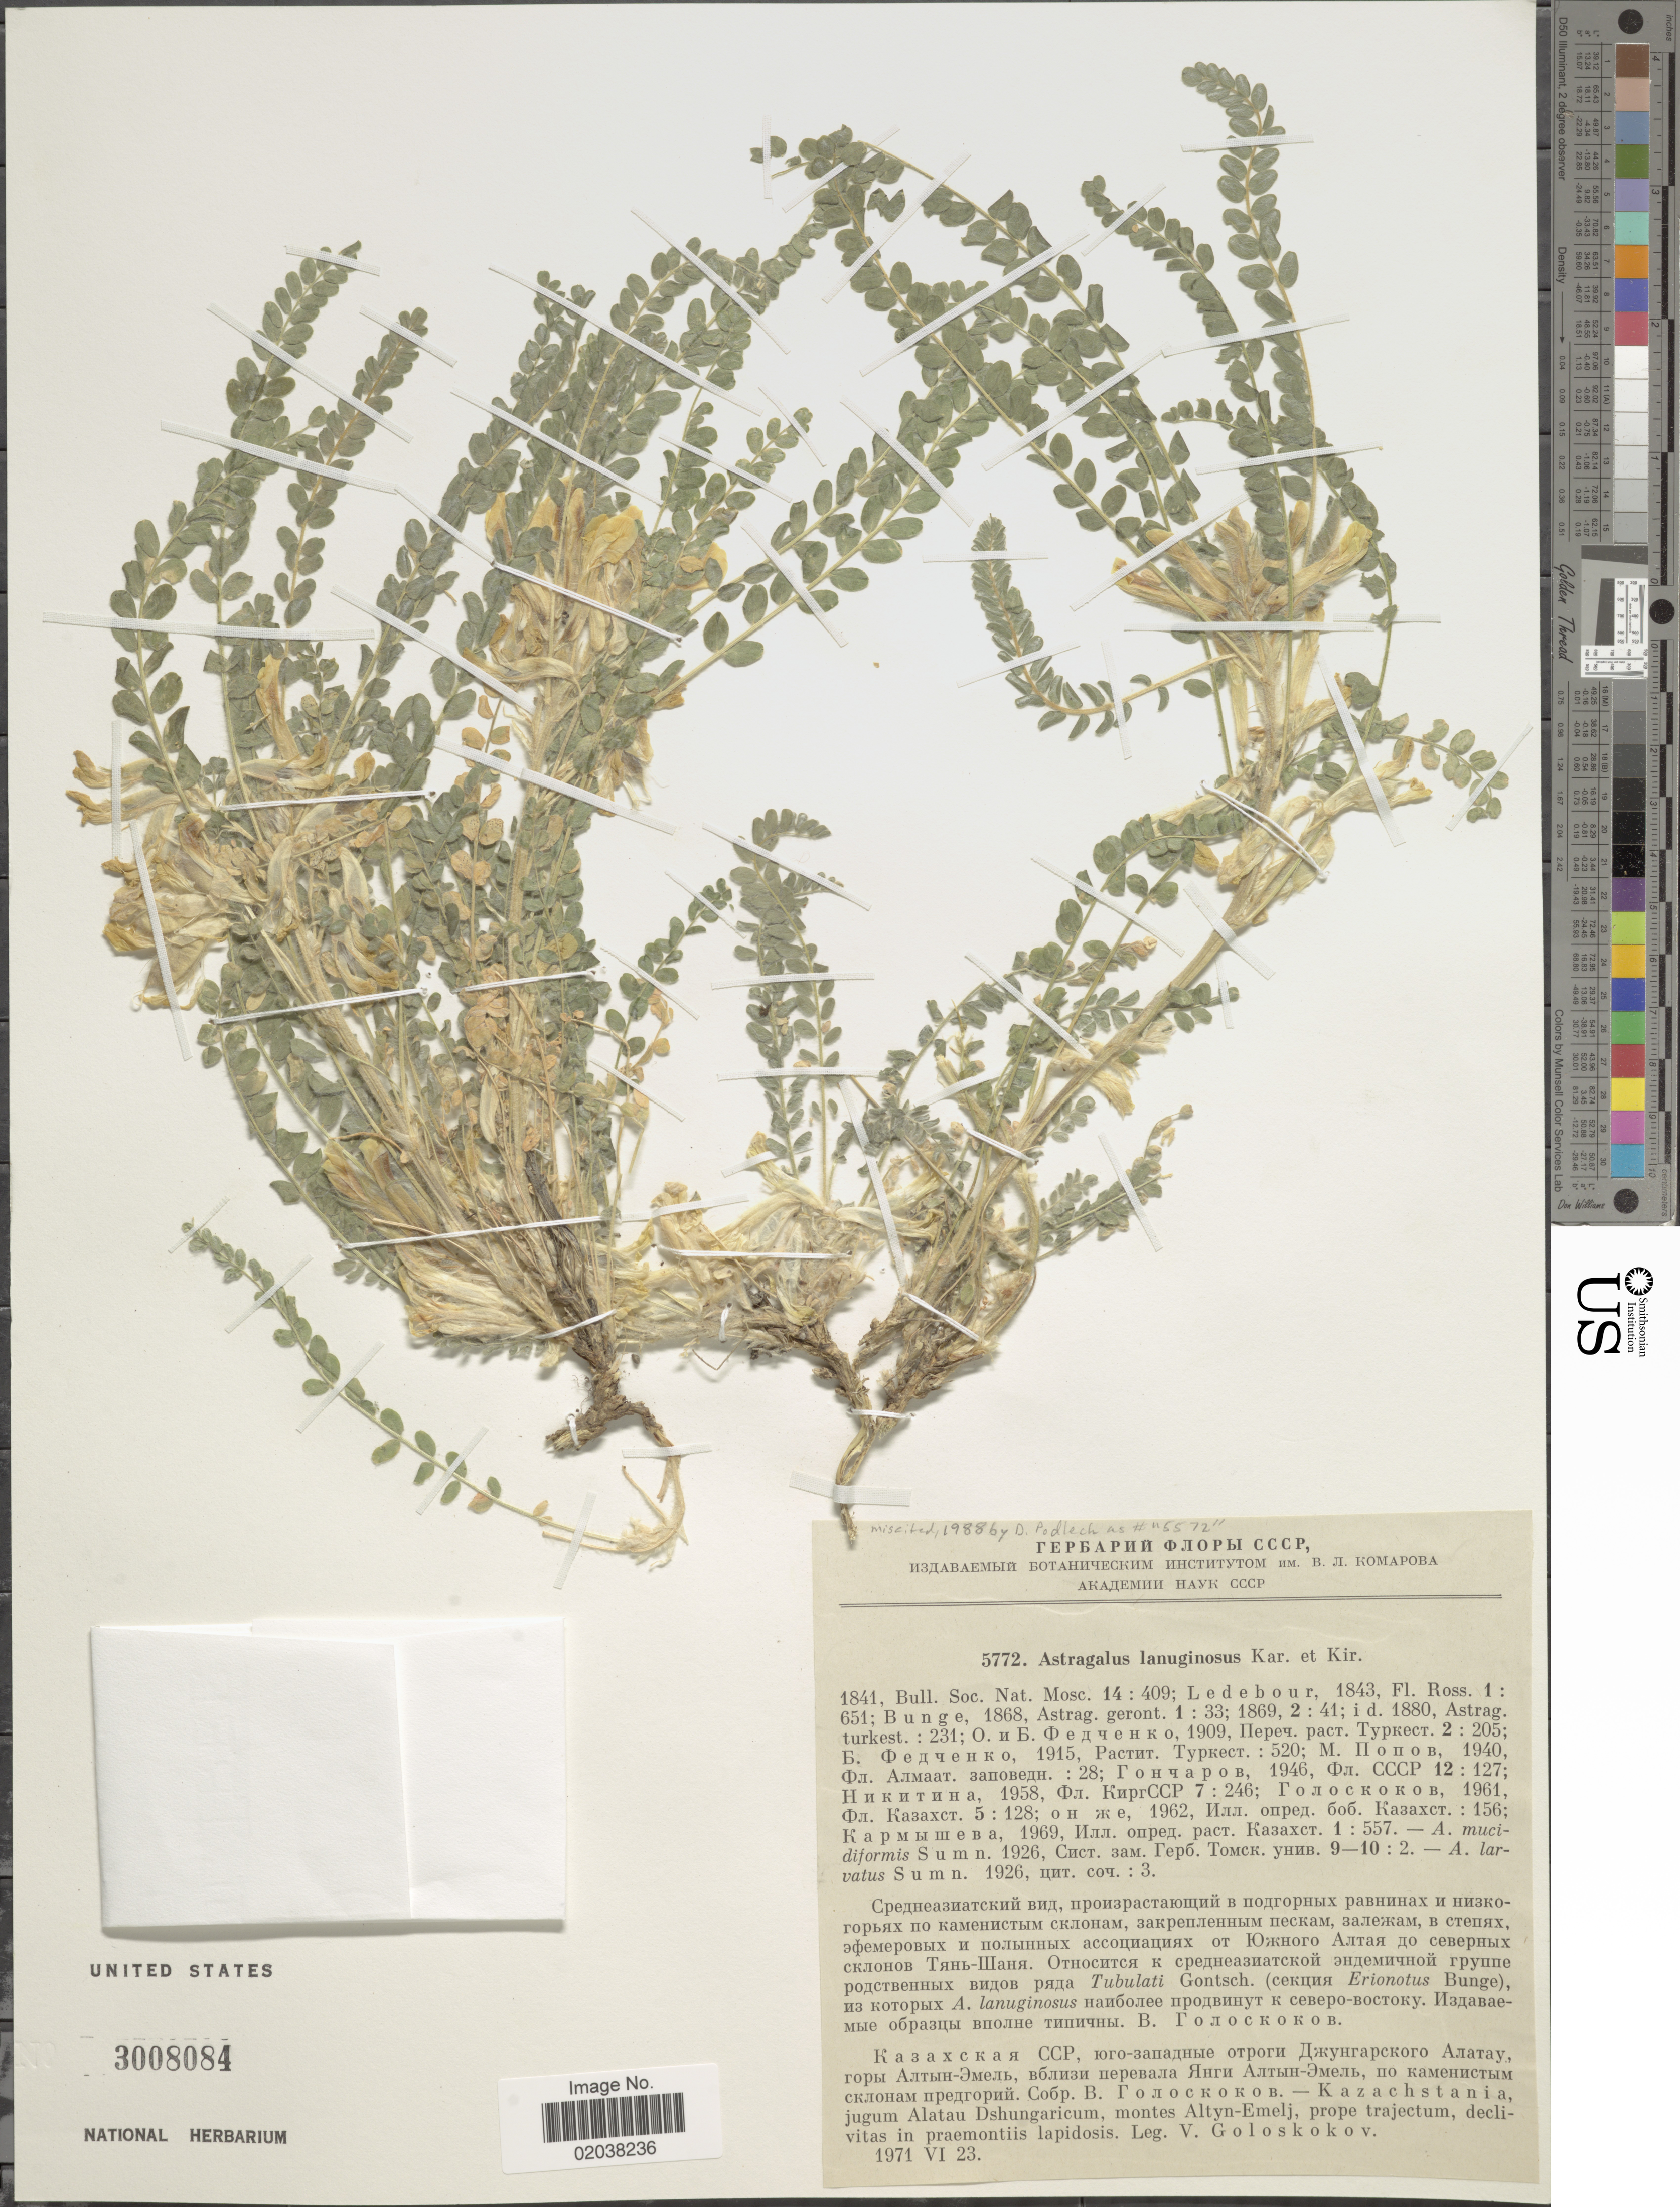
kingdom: Plantae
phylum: Tracheophyta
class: Magnoliopsida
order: Fabales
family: Fabaceae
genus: Astragalus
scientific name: Astragalus lanuginosus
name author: Descourt.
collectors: V. P. Goloskokov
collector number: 5772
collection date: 1971-06-23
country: Kazakhstan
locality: Kazachstania, jugum Alatau Dshungaricum, montes Altyn-emelj, prope trajectum, declivitas in praemontiss lapidosis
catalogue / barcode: US 3008084